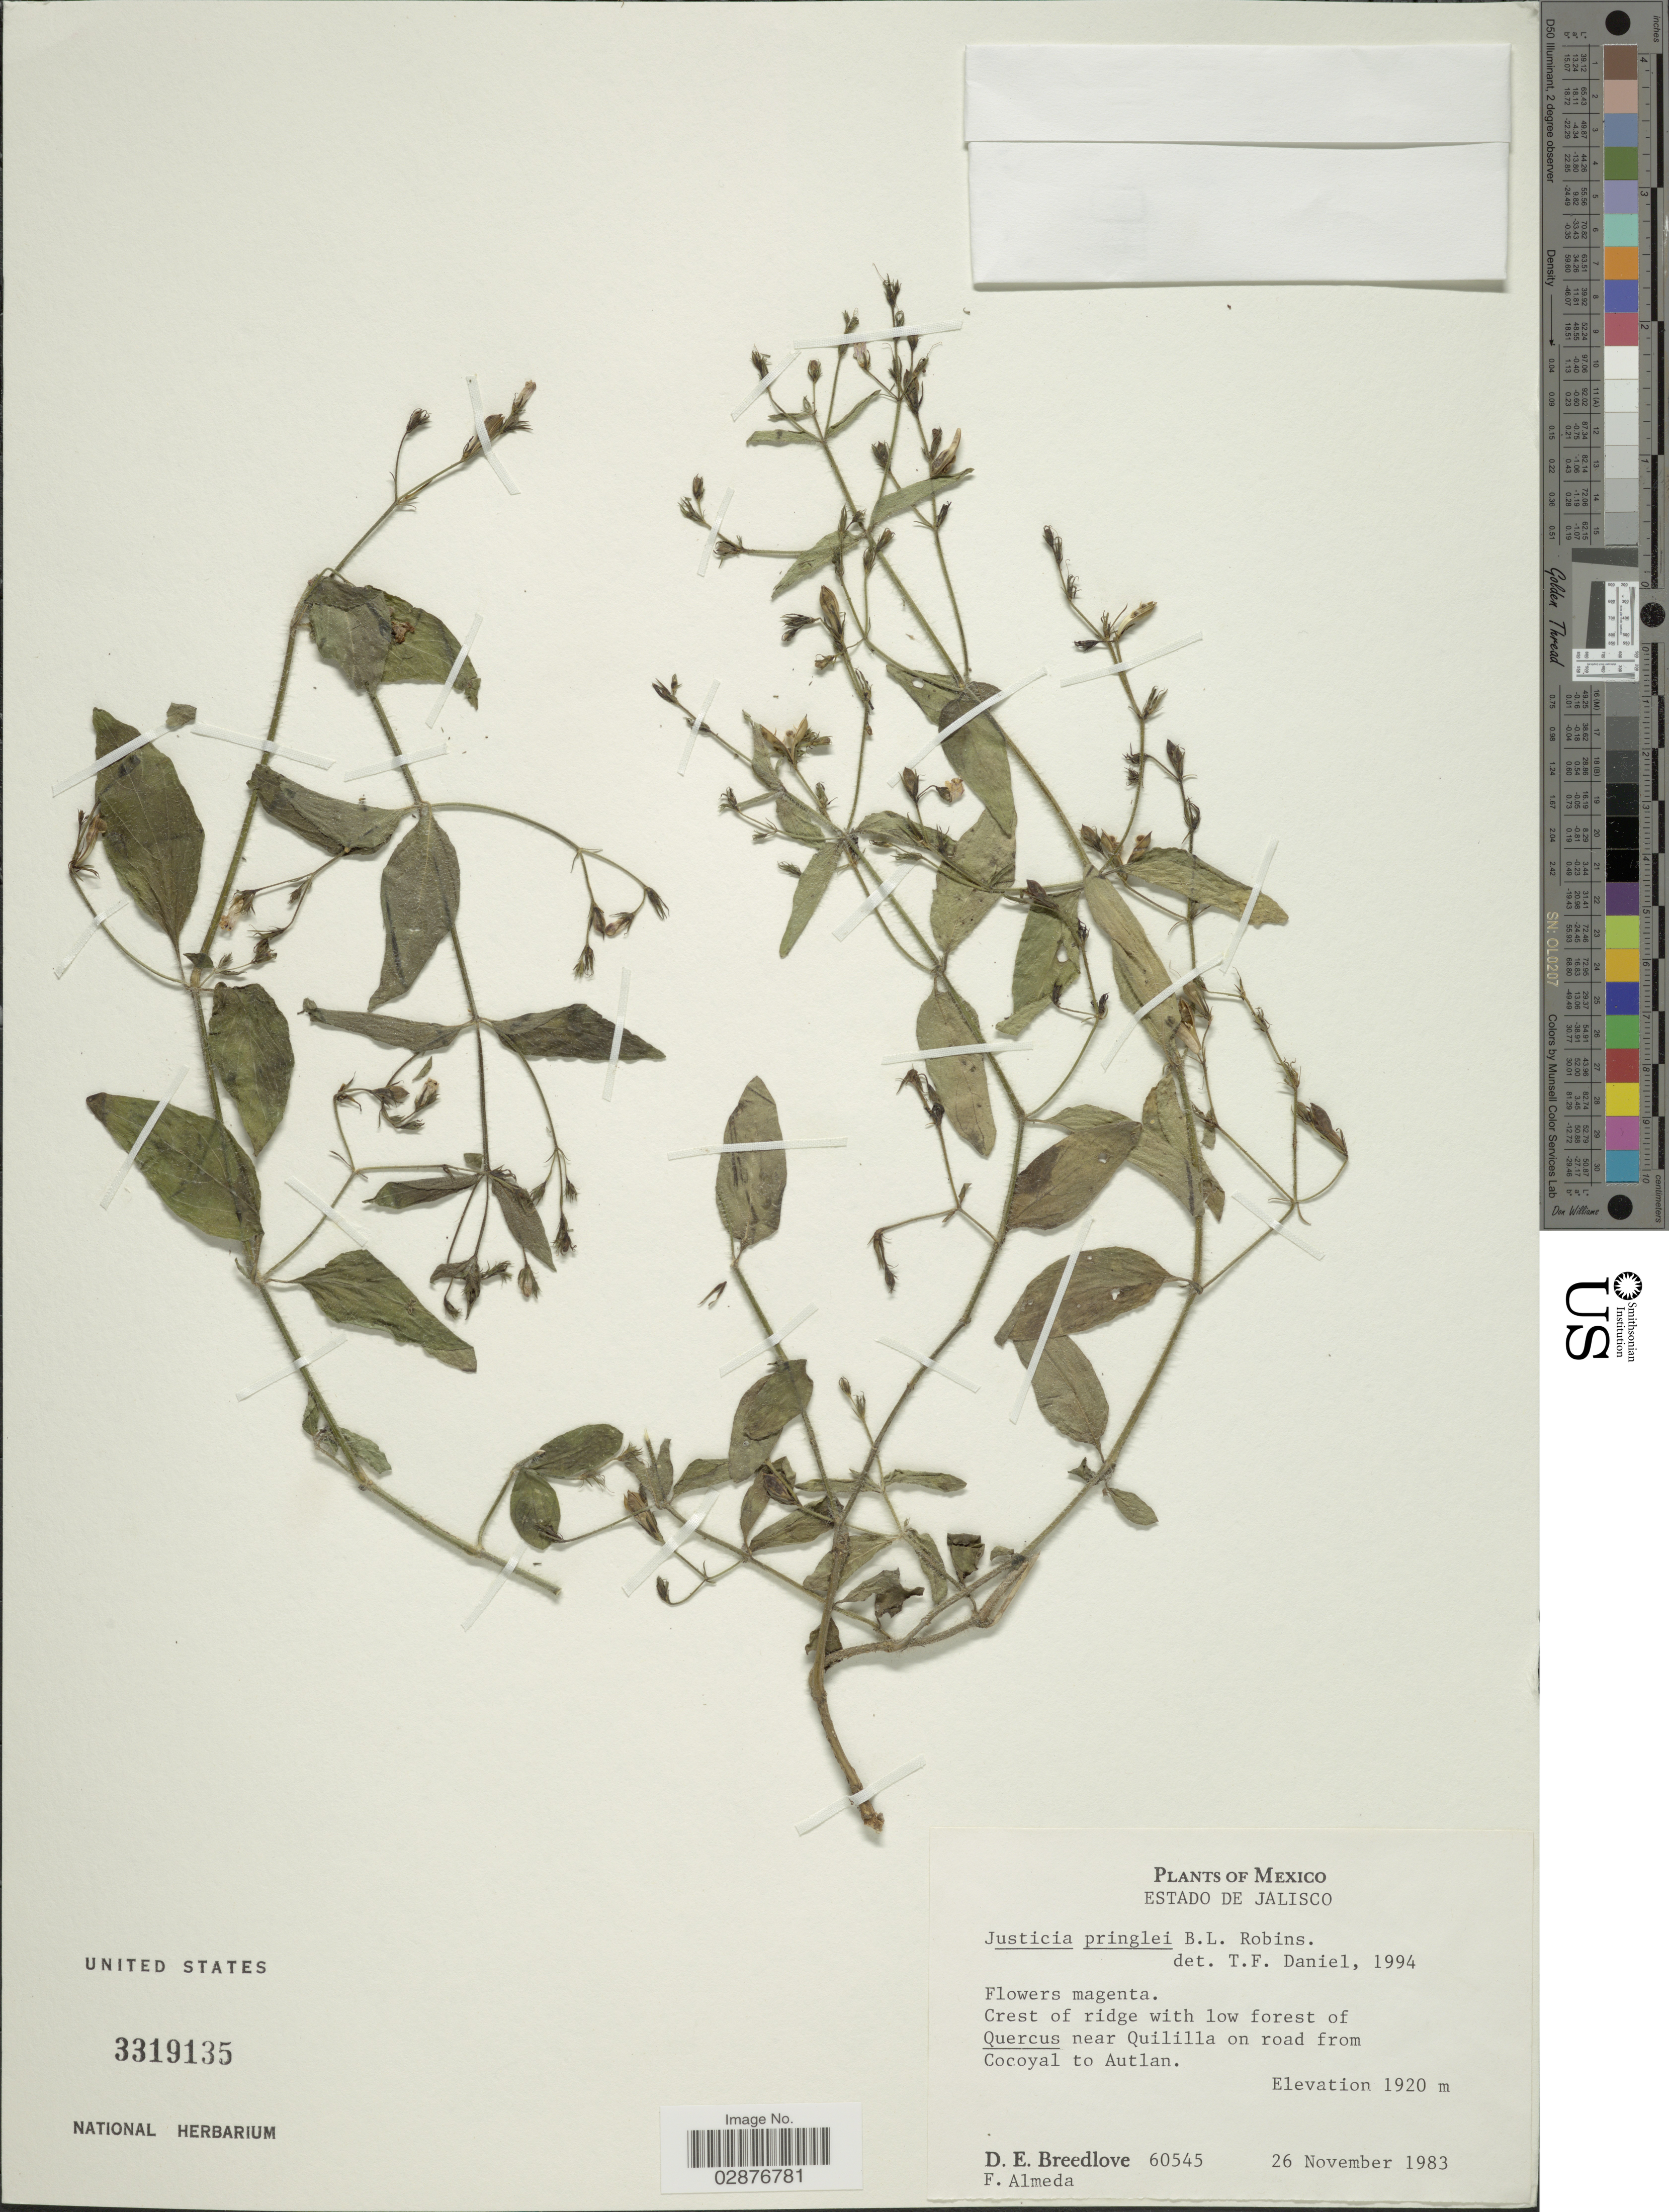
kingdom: Plantae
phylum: Tracheophyta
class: Magnoliopsida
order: Lamiales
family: Acanthaceae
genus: Justicia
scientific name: Justicia pringlei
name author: B.L. Rob.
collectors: D. E. Breedlove & F. Almeda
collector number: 60545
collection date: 1983-11-26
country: Mexico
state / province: Jalisco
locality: Near Quililla on road from Cocoyal to Autlan.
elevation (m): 1920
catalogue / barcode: US 3319135